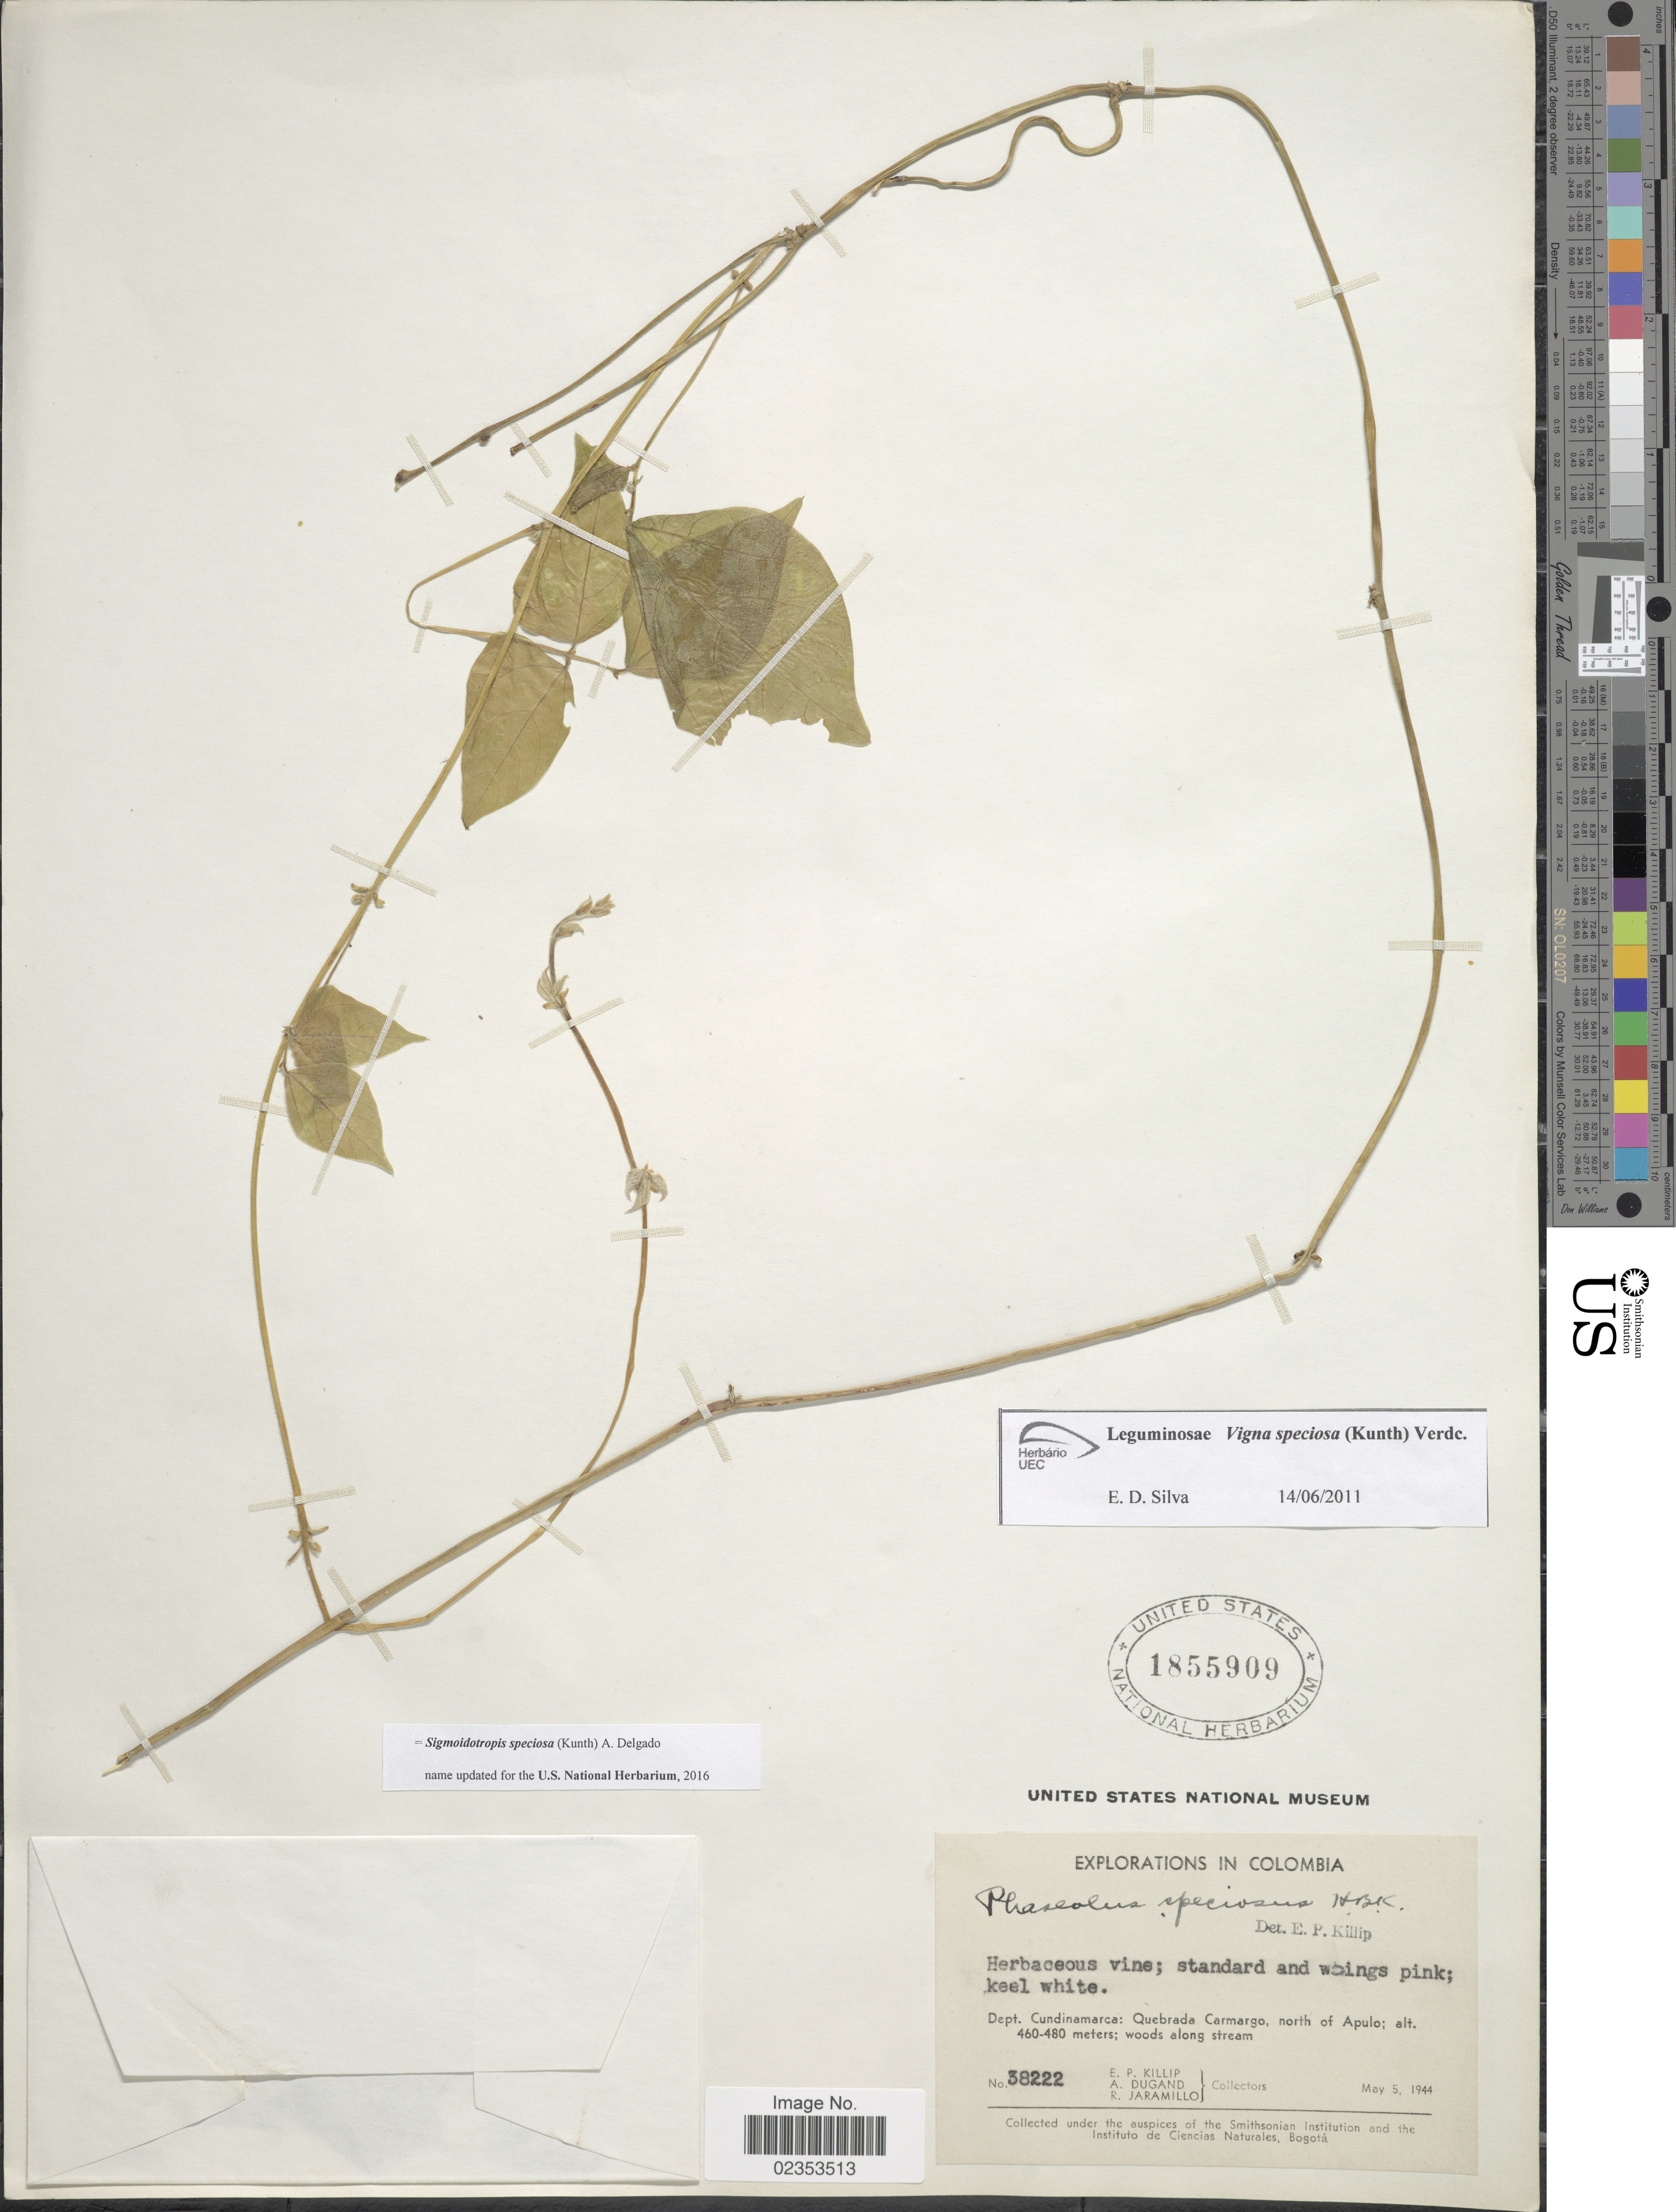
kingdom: Plantae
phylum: Tracheophyta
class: Magnoliopsida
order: Fabales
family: Fabaceae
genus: Sigmoidotropis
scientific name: Sigmoidotropis speciosa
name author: (Kunth) A. Delgado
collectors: E. P. Killip, A. Dugand & R. Jaramillo M.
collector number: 38222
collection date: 1944-05-05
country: Colombia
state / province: Cundinamarca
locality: Quebrada Carmargo, north of Apulo, woods along stream.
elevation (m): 460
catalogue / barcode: US 1855909